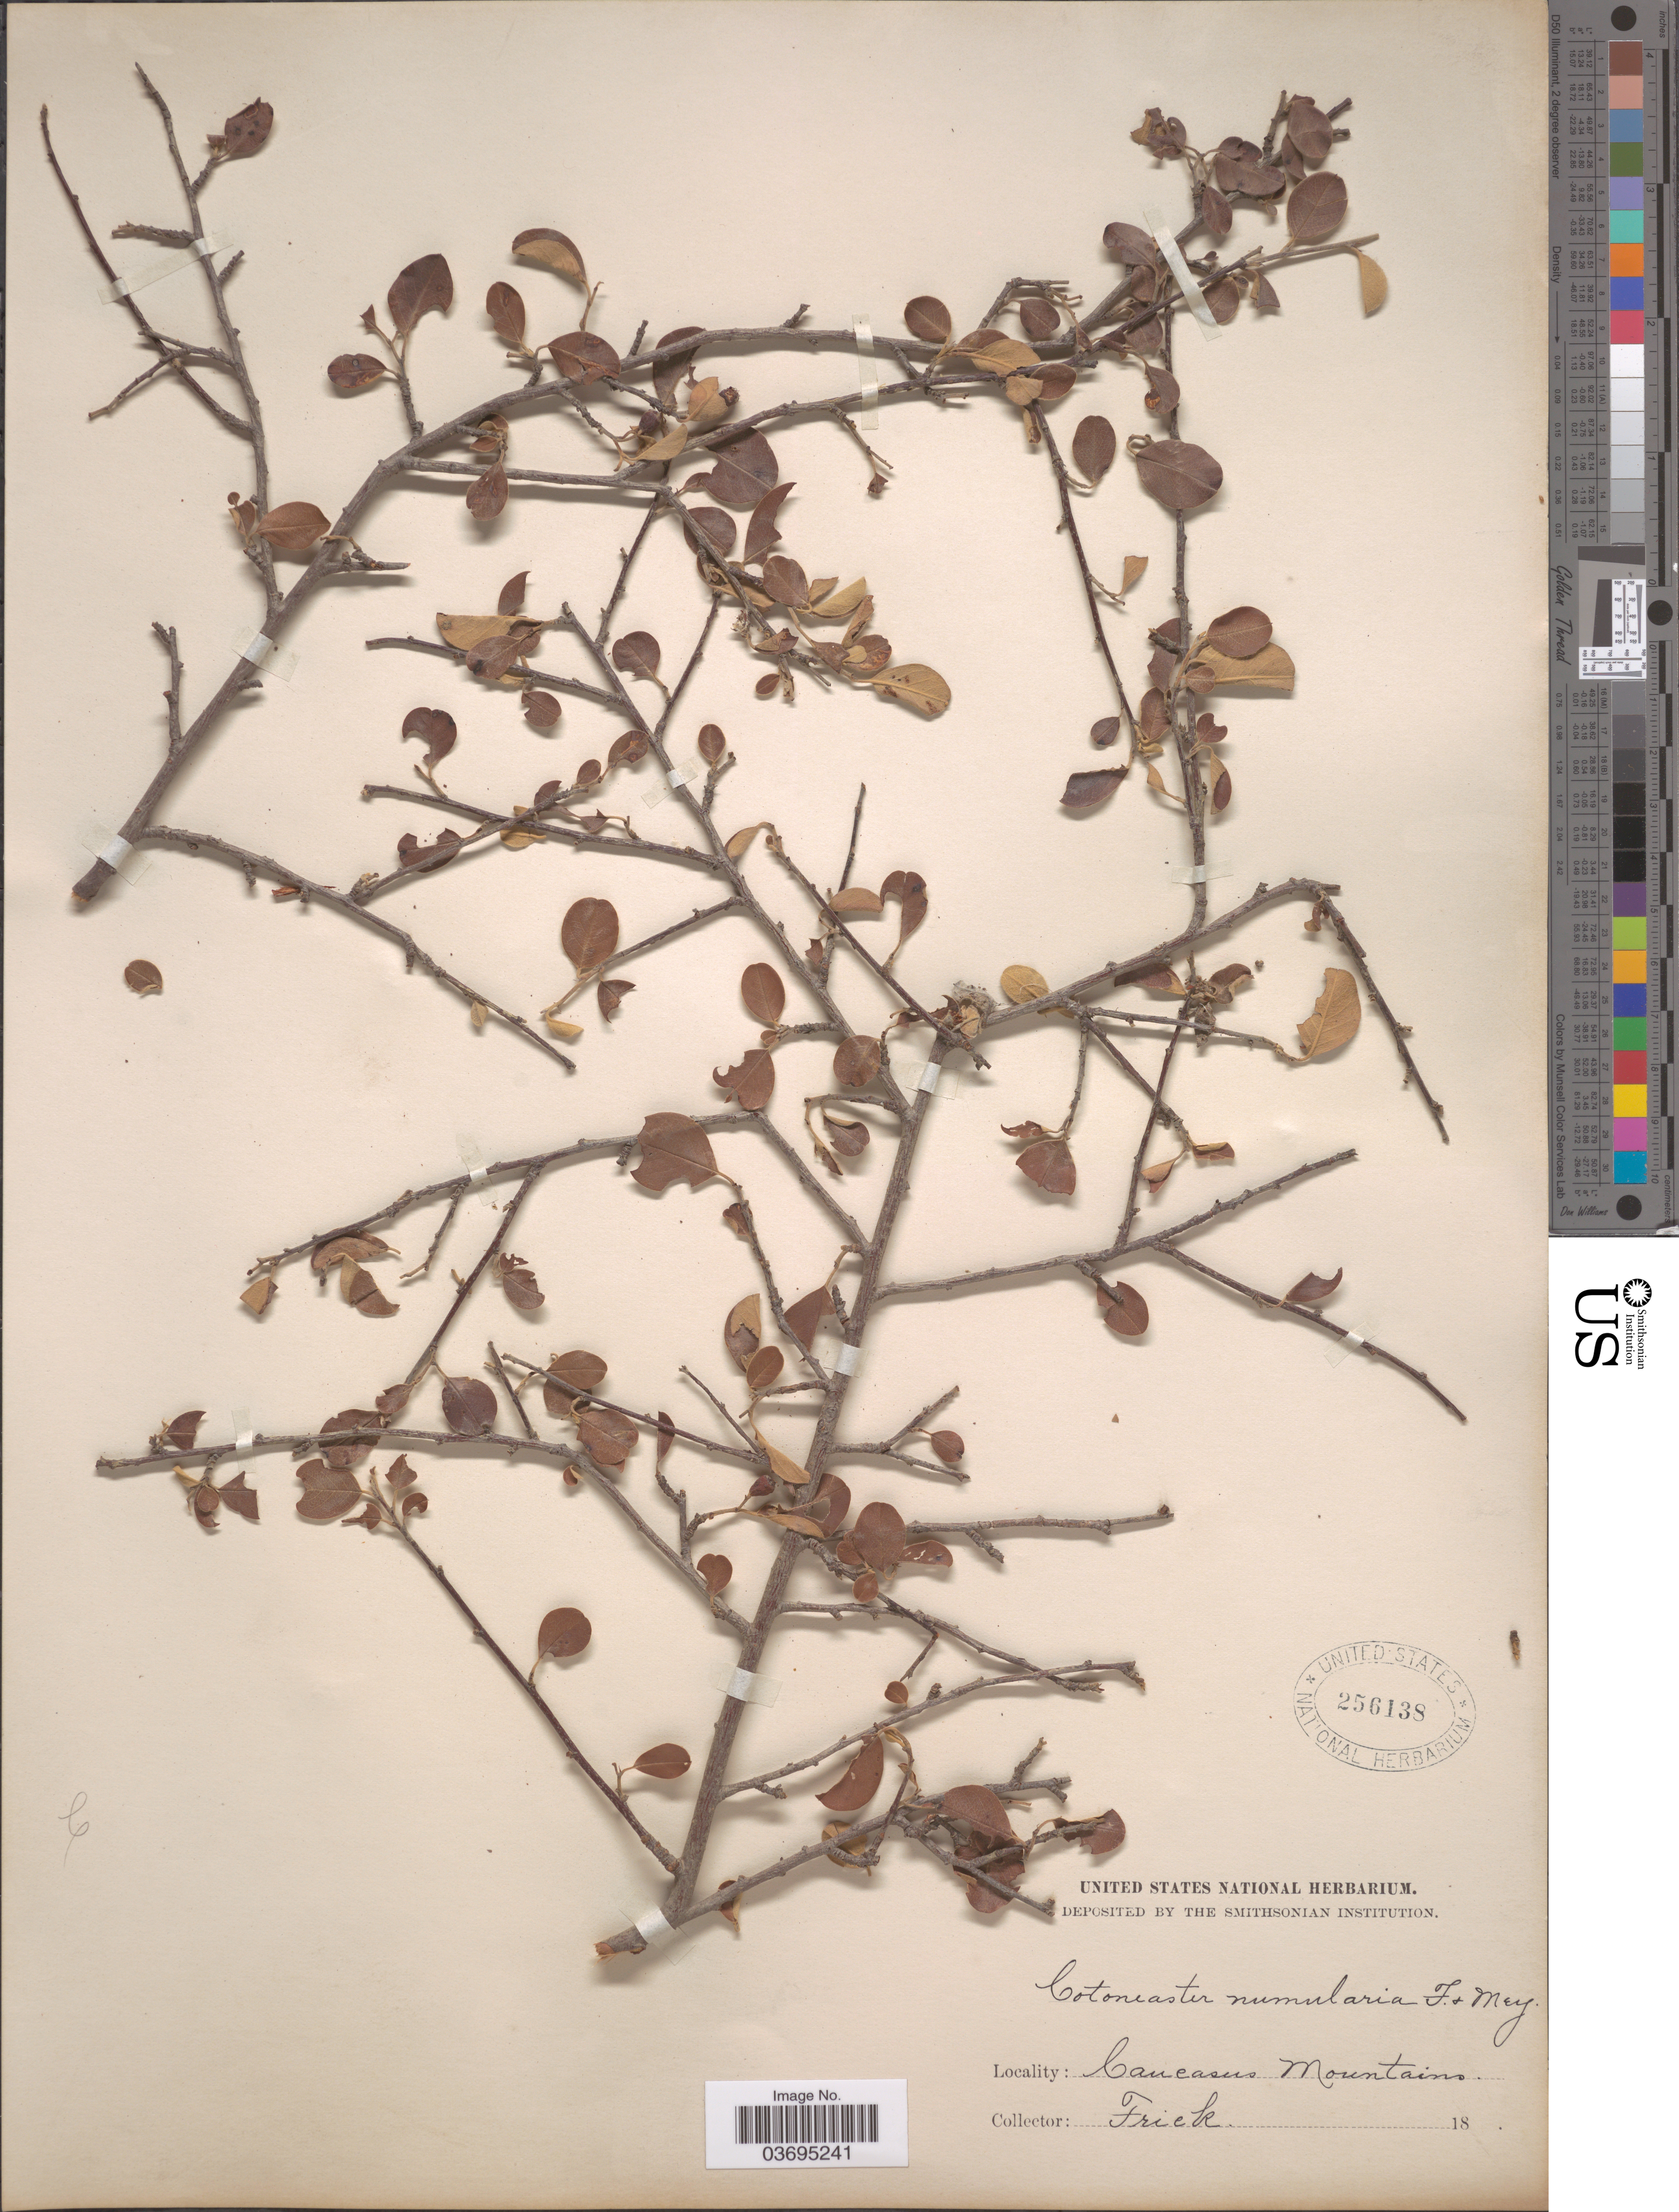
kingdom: Plantae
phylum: Tracheophyta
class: Magnoliopsida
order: Rosales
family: Rosaceae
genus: Cotoneaster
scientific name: Cotoneaster nummularius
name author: Lindl.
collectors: Frick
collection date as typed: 18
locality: Caucasus Mountains.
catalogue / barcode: US 256138